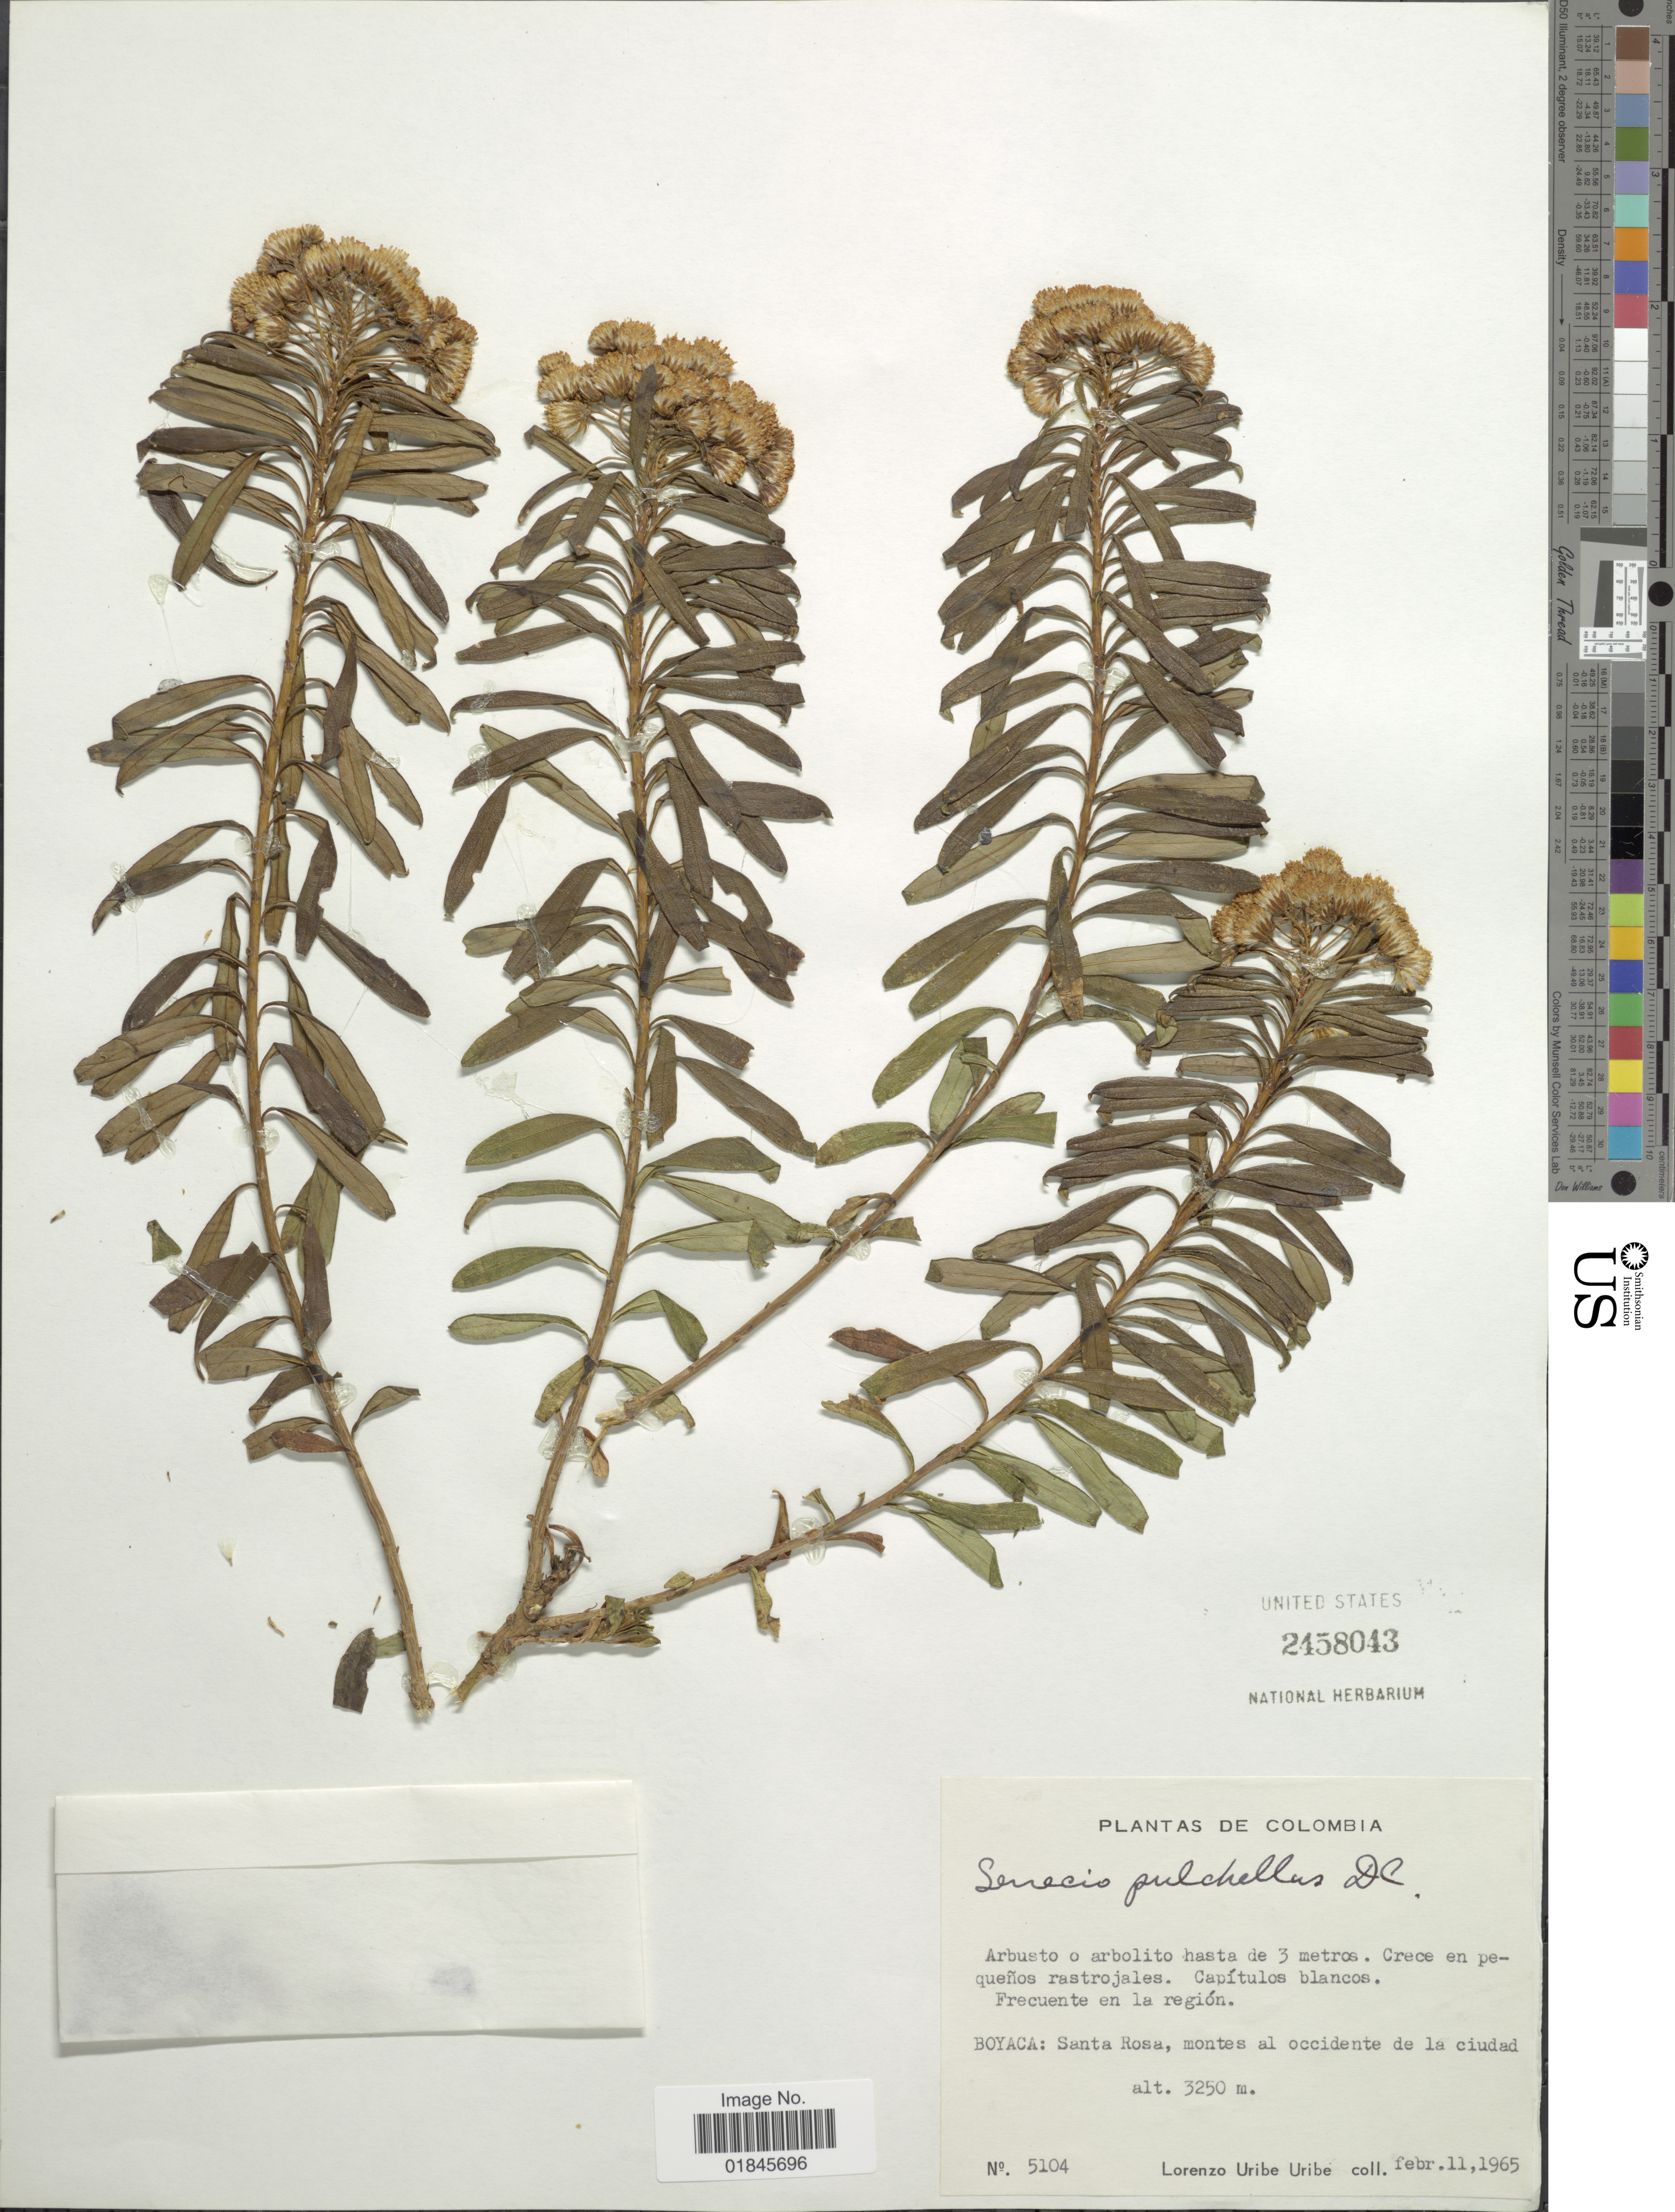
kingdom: Plantae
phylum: Tracheophyta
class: Magnoliopsida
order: Asterales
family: Asteraceae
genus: Pentacalia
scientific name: Pentacalia pulchella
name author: (Kunth) Cuatrec.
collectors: L. Uribe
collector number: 5104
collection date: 1965-02-11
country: Colombia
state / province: Boyacá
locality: Santa Rosa, montes al occidente de la ciudad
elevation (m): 3250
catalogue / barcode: US 2458043